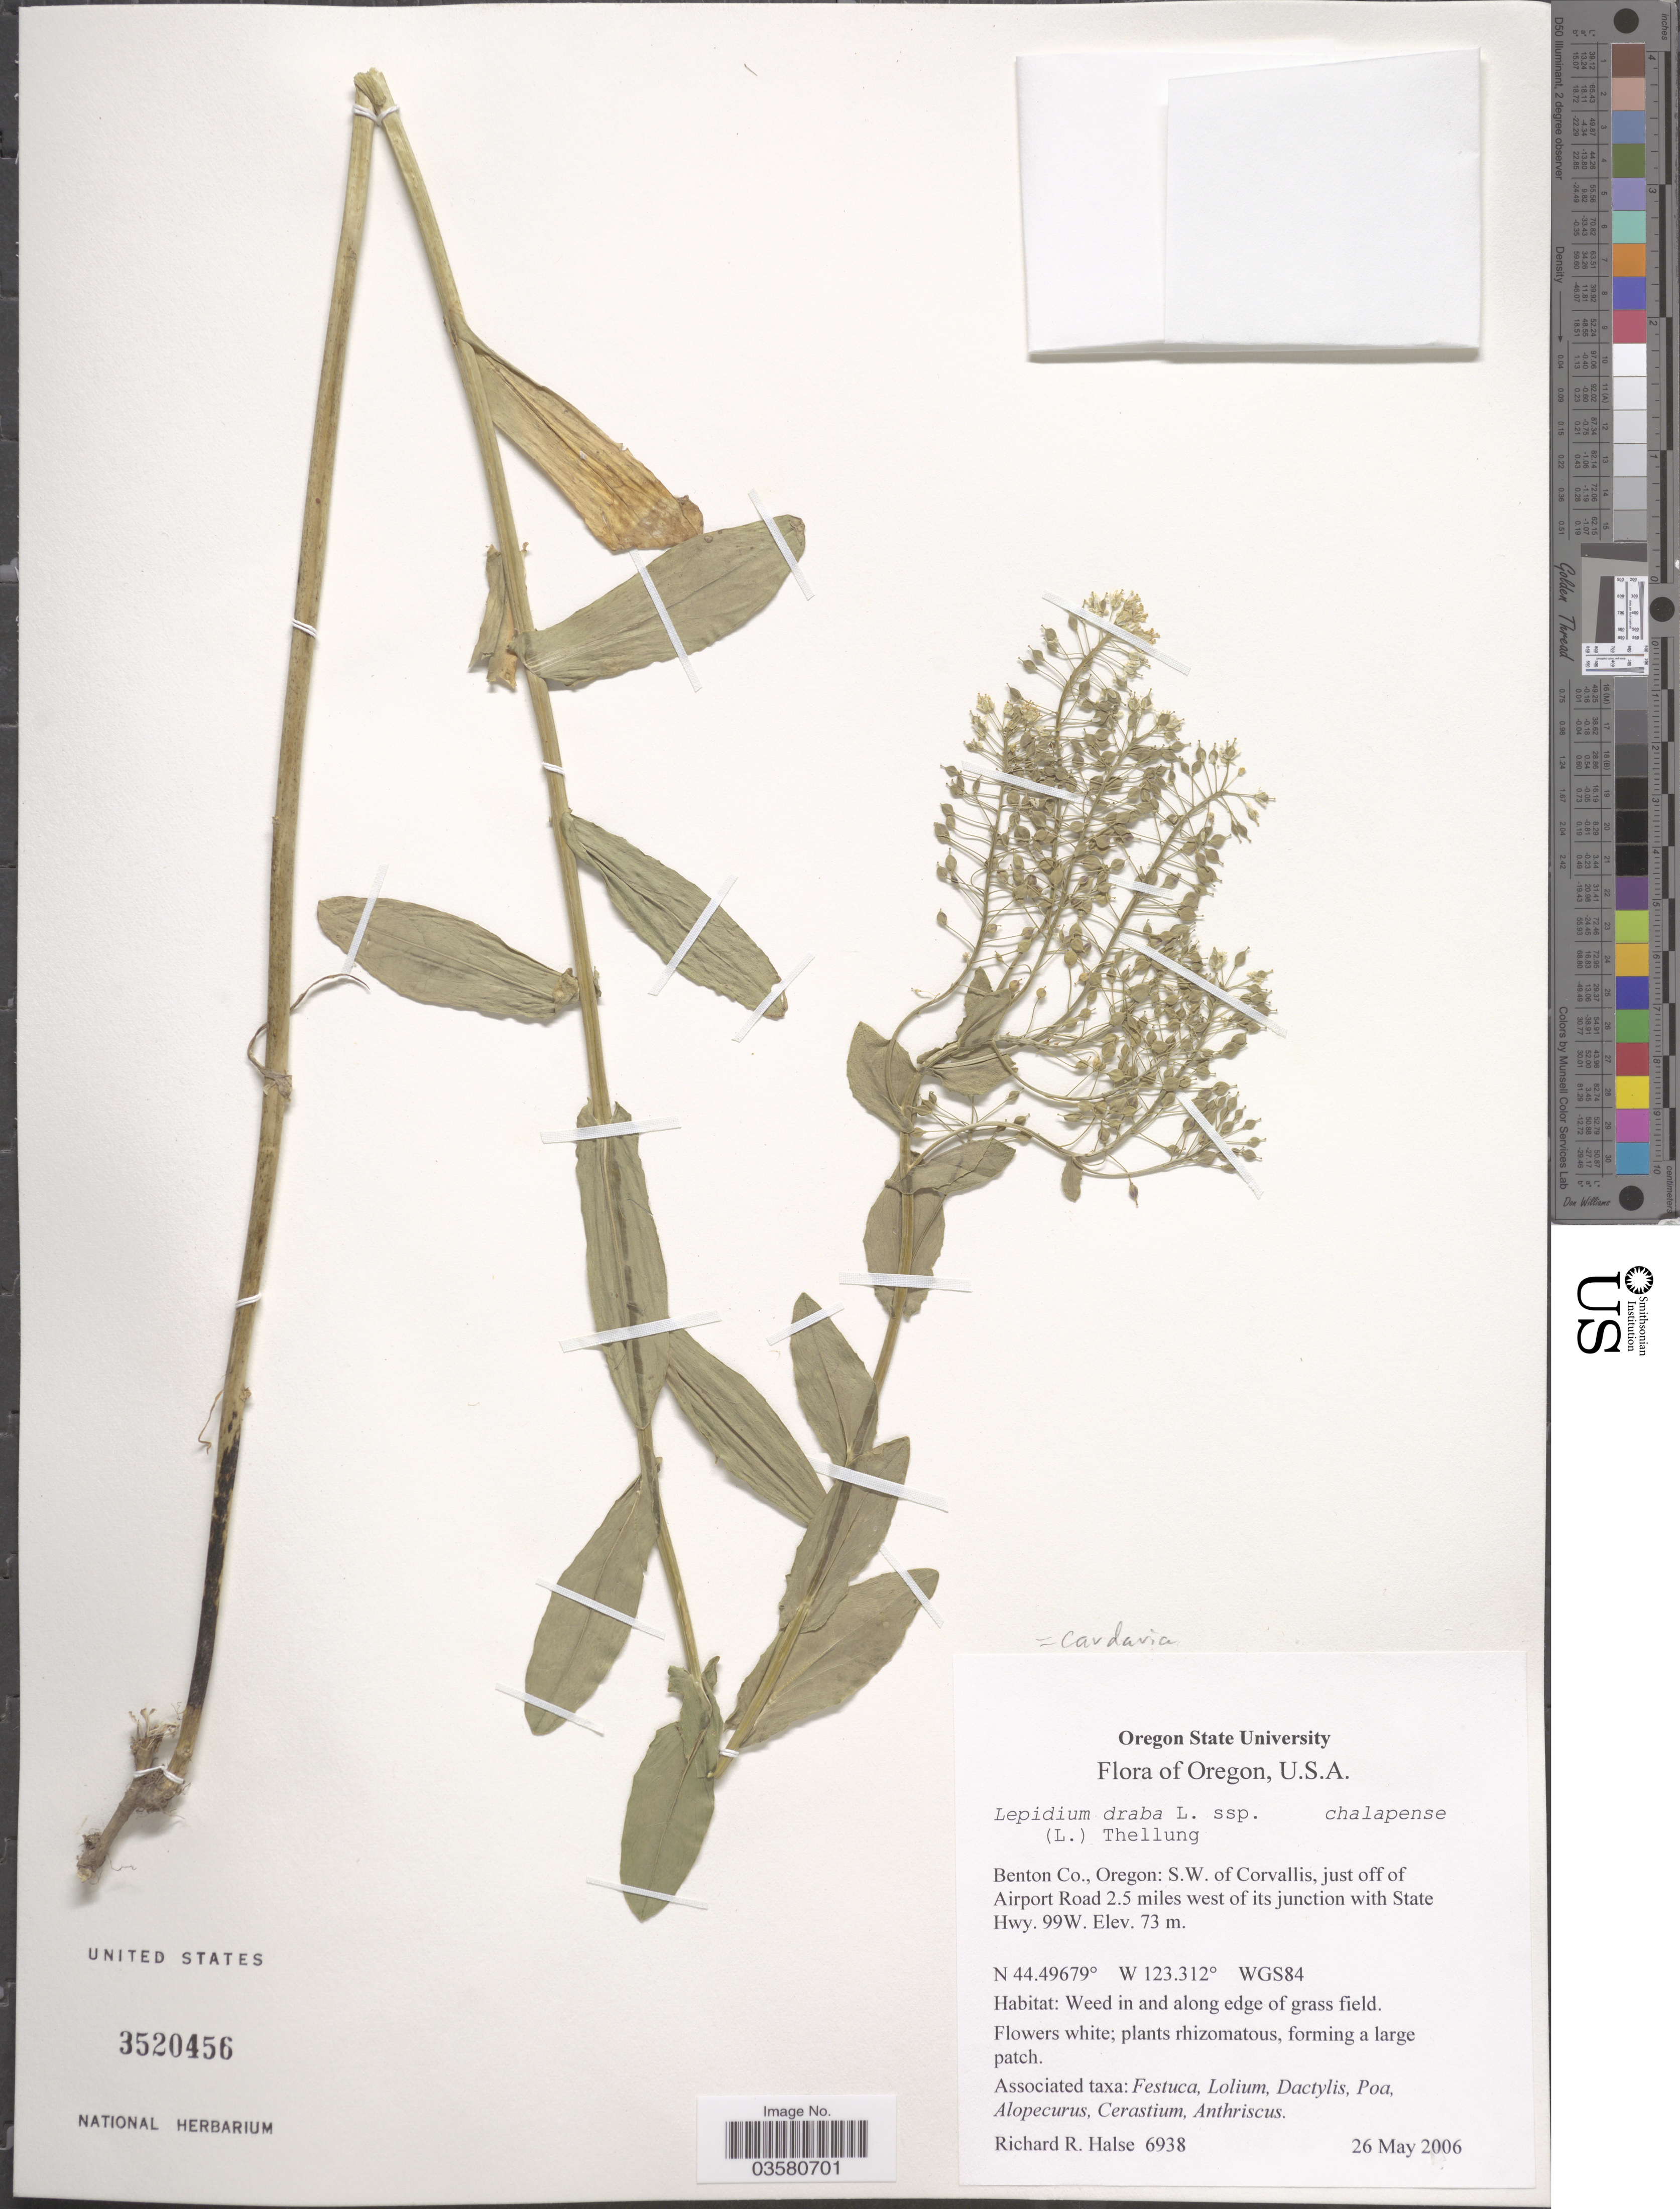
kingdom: Plantae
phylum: Tracheophyta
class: Magnoliopsida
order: Brassicales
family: Brassicaceae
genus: Lepidium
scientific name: Lepidium chalepense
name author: L.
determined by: Al-Shehbaz, I. A., (MO), Missouri Botanical Garden (UNITED STATES)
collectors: R. Halse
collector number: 6938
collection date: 2006-05-26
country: United States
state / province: Oregon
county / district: Benton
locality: Benton Co.: S.W. of Corvallis, just off of Airport Road 2.5 miles west of its junction with State Hwy. 99W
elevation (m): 73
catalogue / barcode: US 3520456